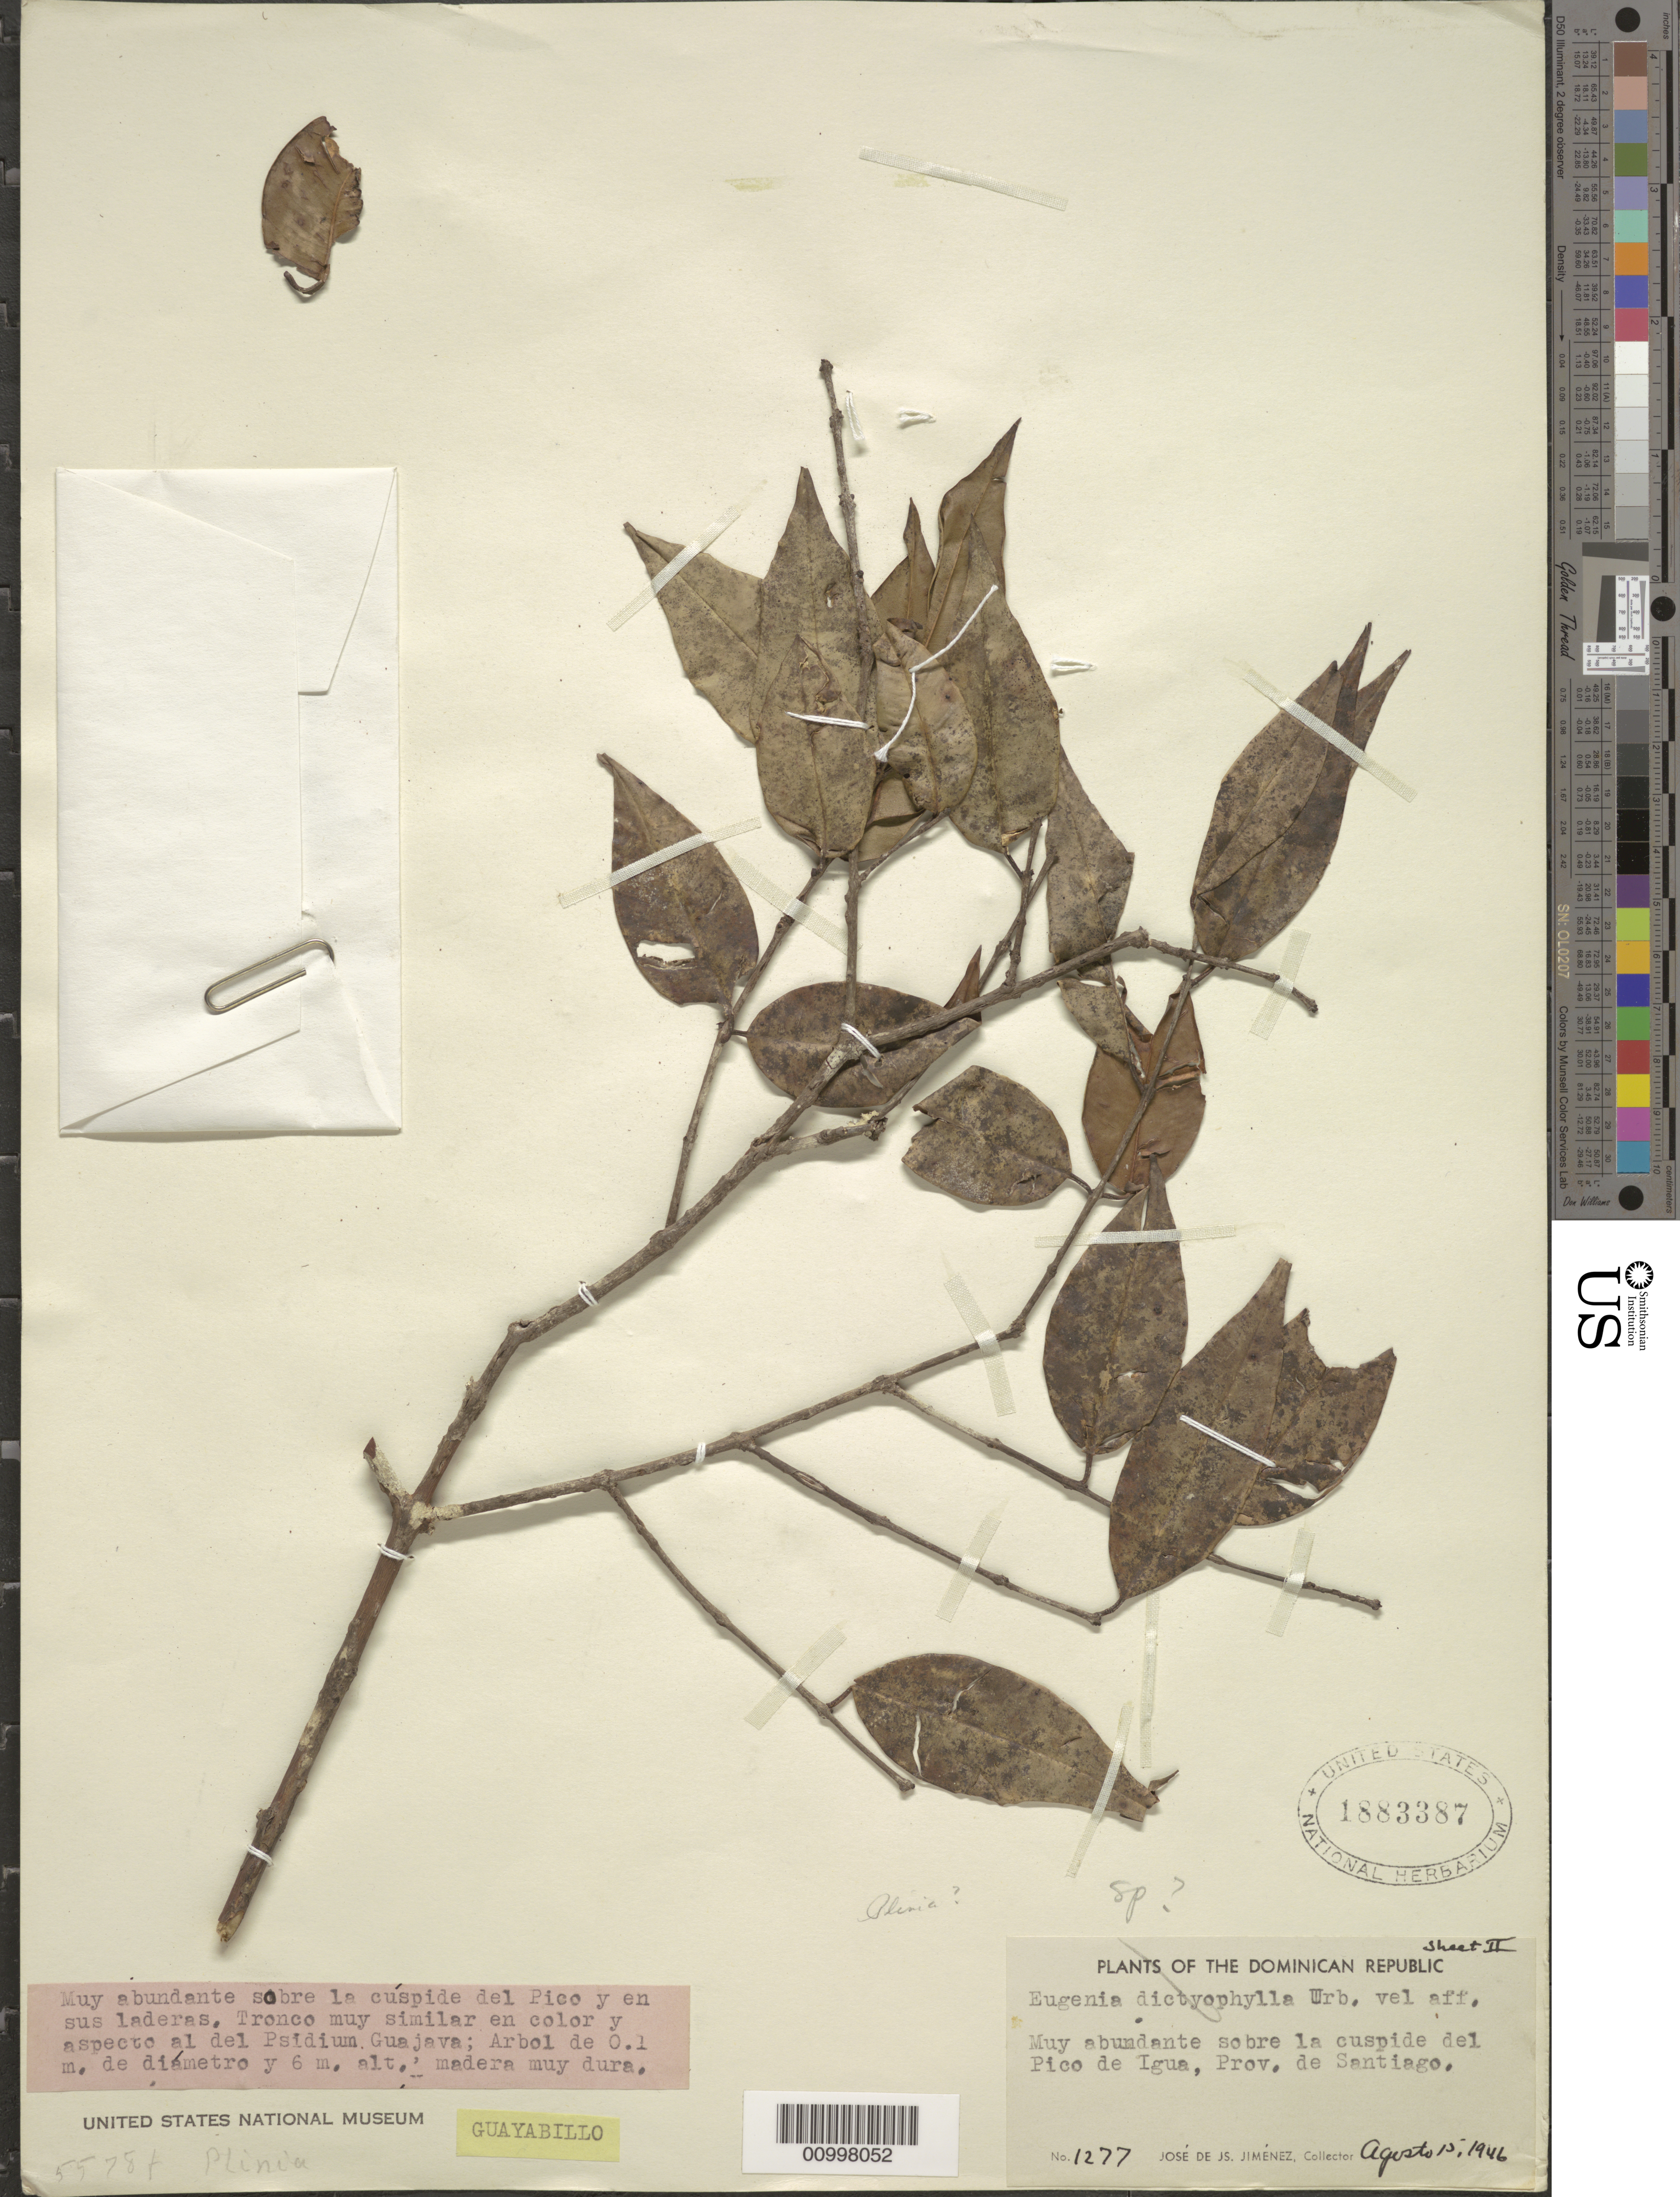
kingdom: Plantae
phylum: Tracheophyta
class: Magnoliopsida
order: Myrtales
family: Myrtaceae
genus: Myrciaria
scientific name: Myrciaria floribunda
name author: (H. West ex Willd.) O. Berg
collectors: J. J. Jiménez Almonte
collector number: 1277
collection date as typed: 15 Aug 1946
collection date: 1946-08-15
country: Dominican Republic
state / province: Santiago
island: Hispaniola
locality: La cuspide del Pico de Igua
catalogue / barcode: US 1883387